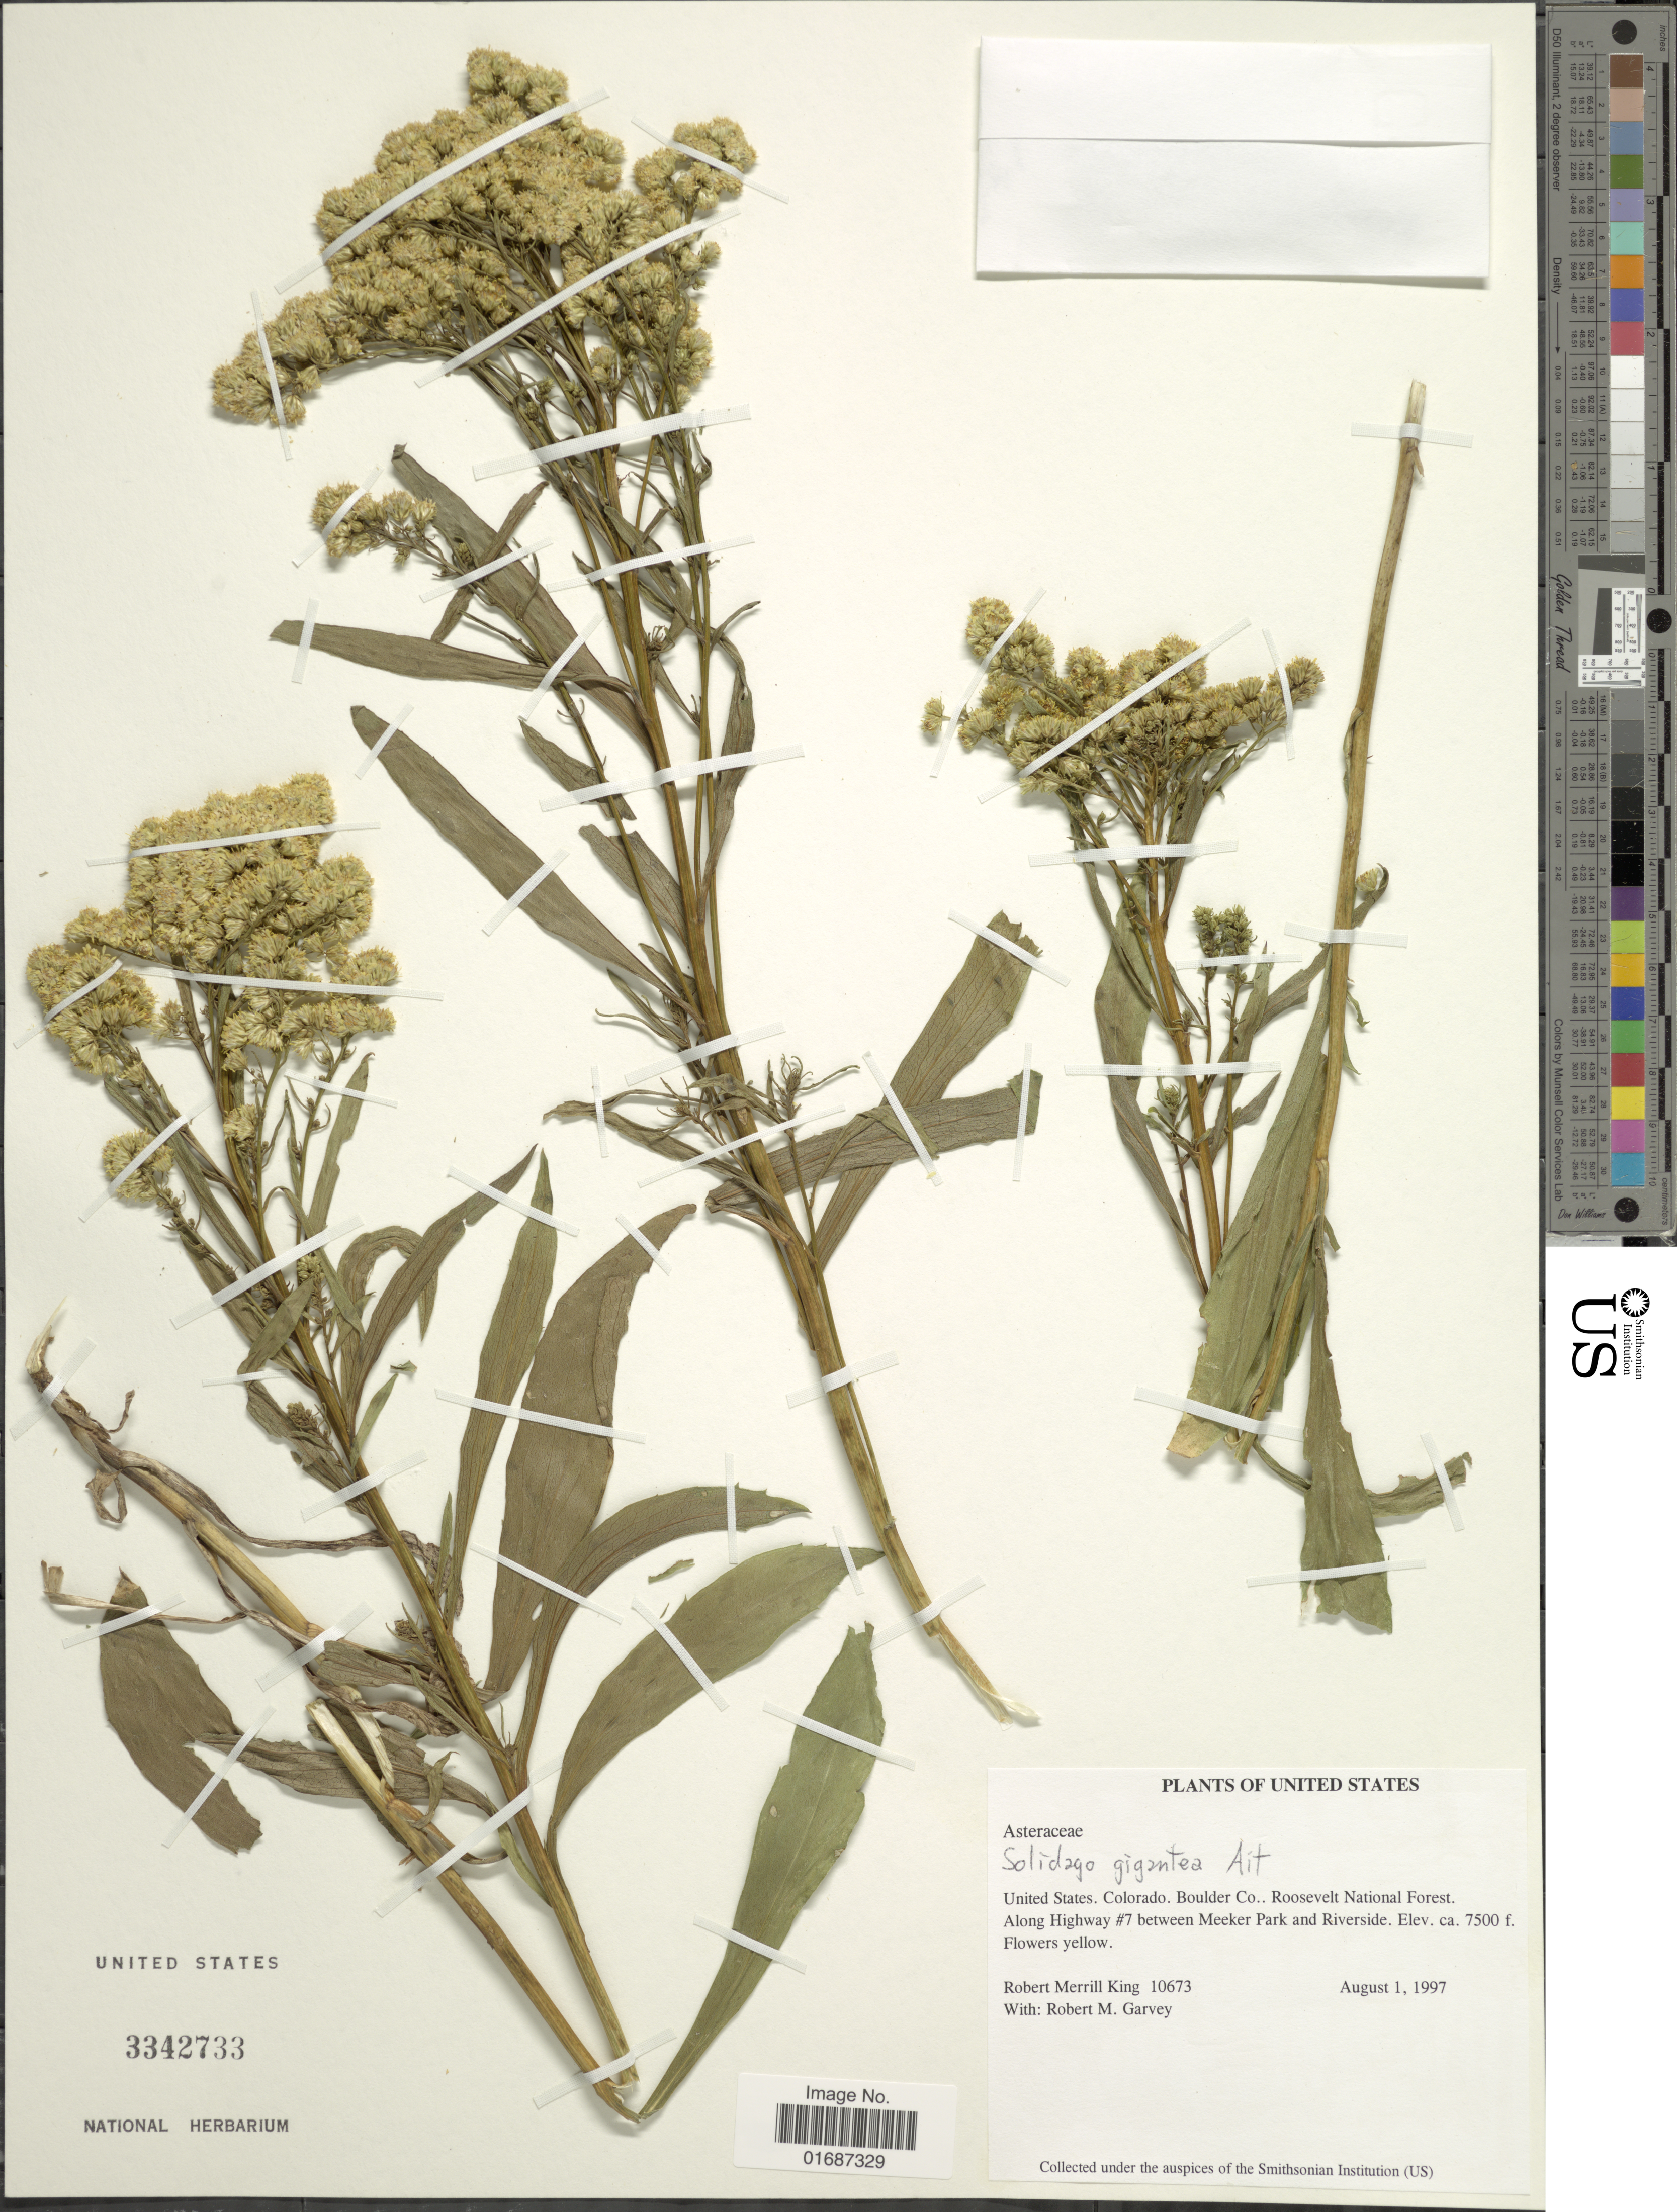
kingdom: Plantae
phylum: Tracheophyta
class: Magnoliopsida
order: Asterales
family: Asteraceae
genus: Solidago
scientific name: Solidago gigantea var. leiophylla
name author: Fernald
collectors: R. M. King & R. Garvey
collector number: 10673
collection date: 1997-08-01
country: United States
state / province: Colorado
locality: Boulder Co. Roosevelt National Forest. Along Highway #7 between Meeker Park and riverside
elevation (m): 2286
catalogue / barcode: US 3342733